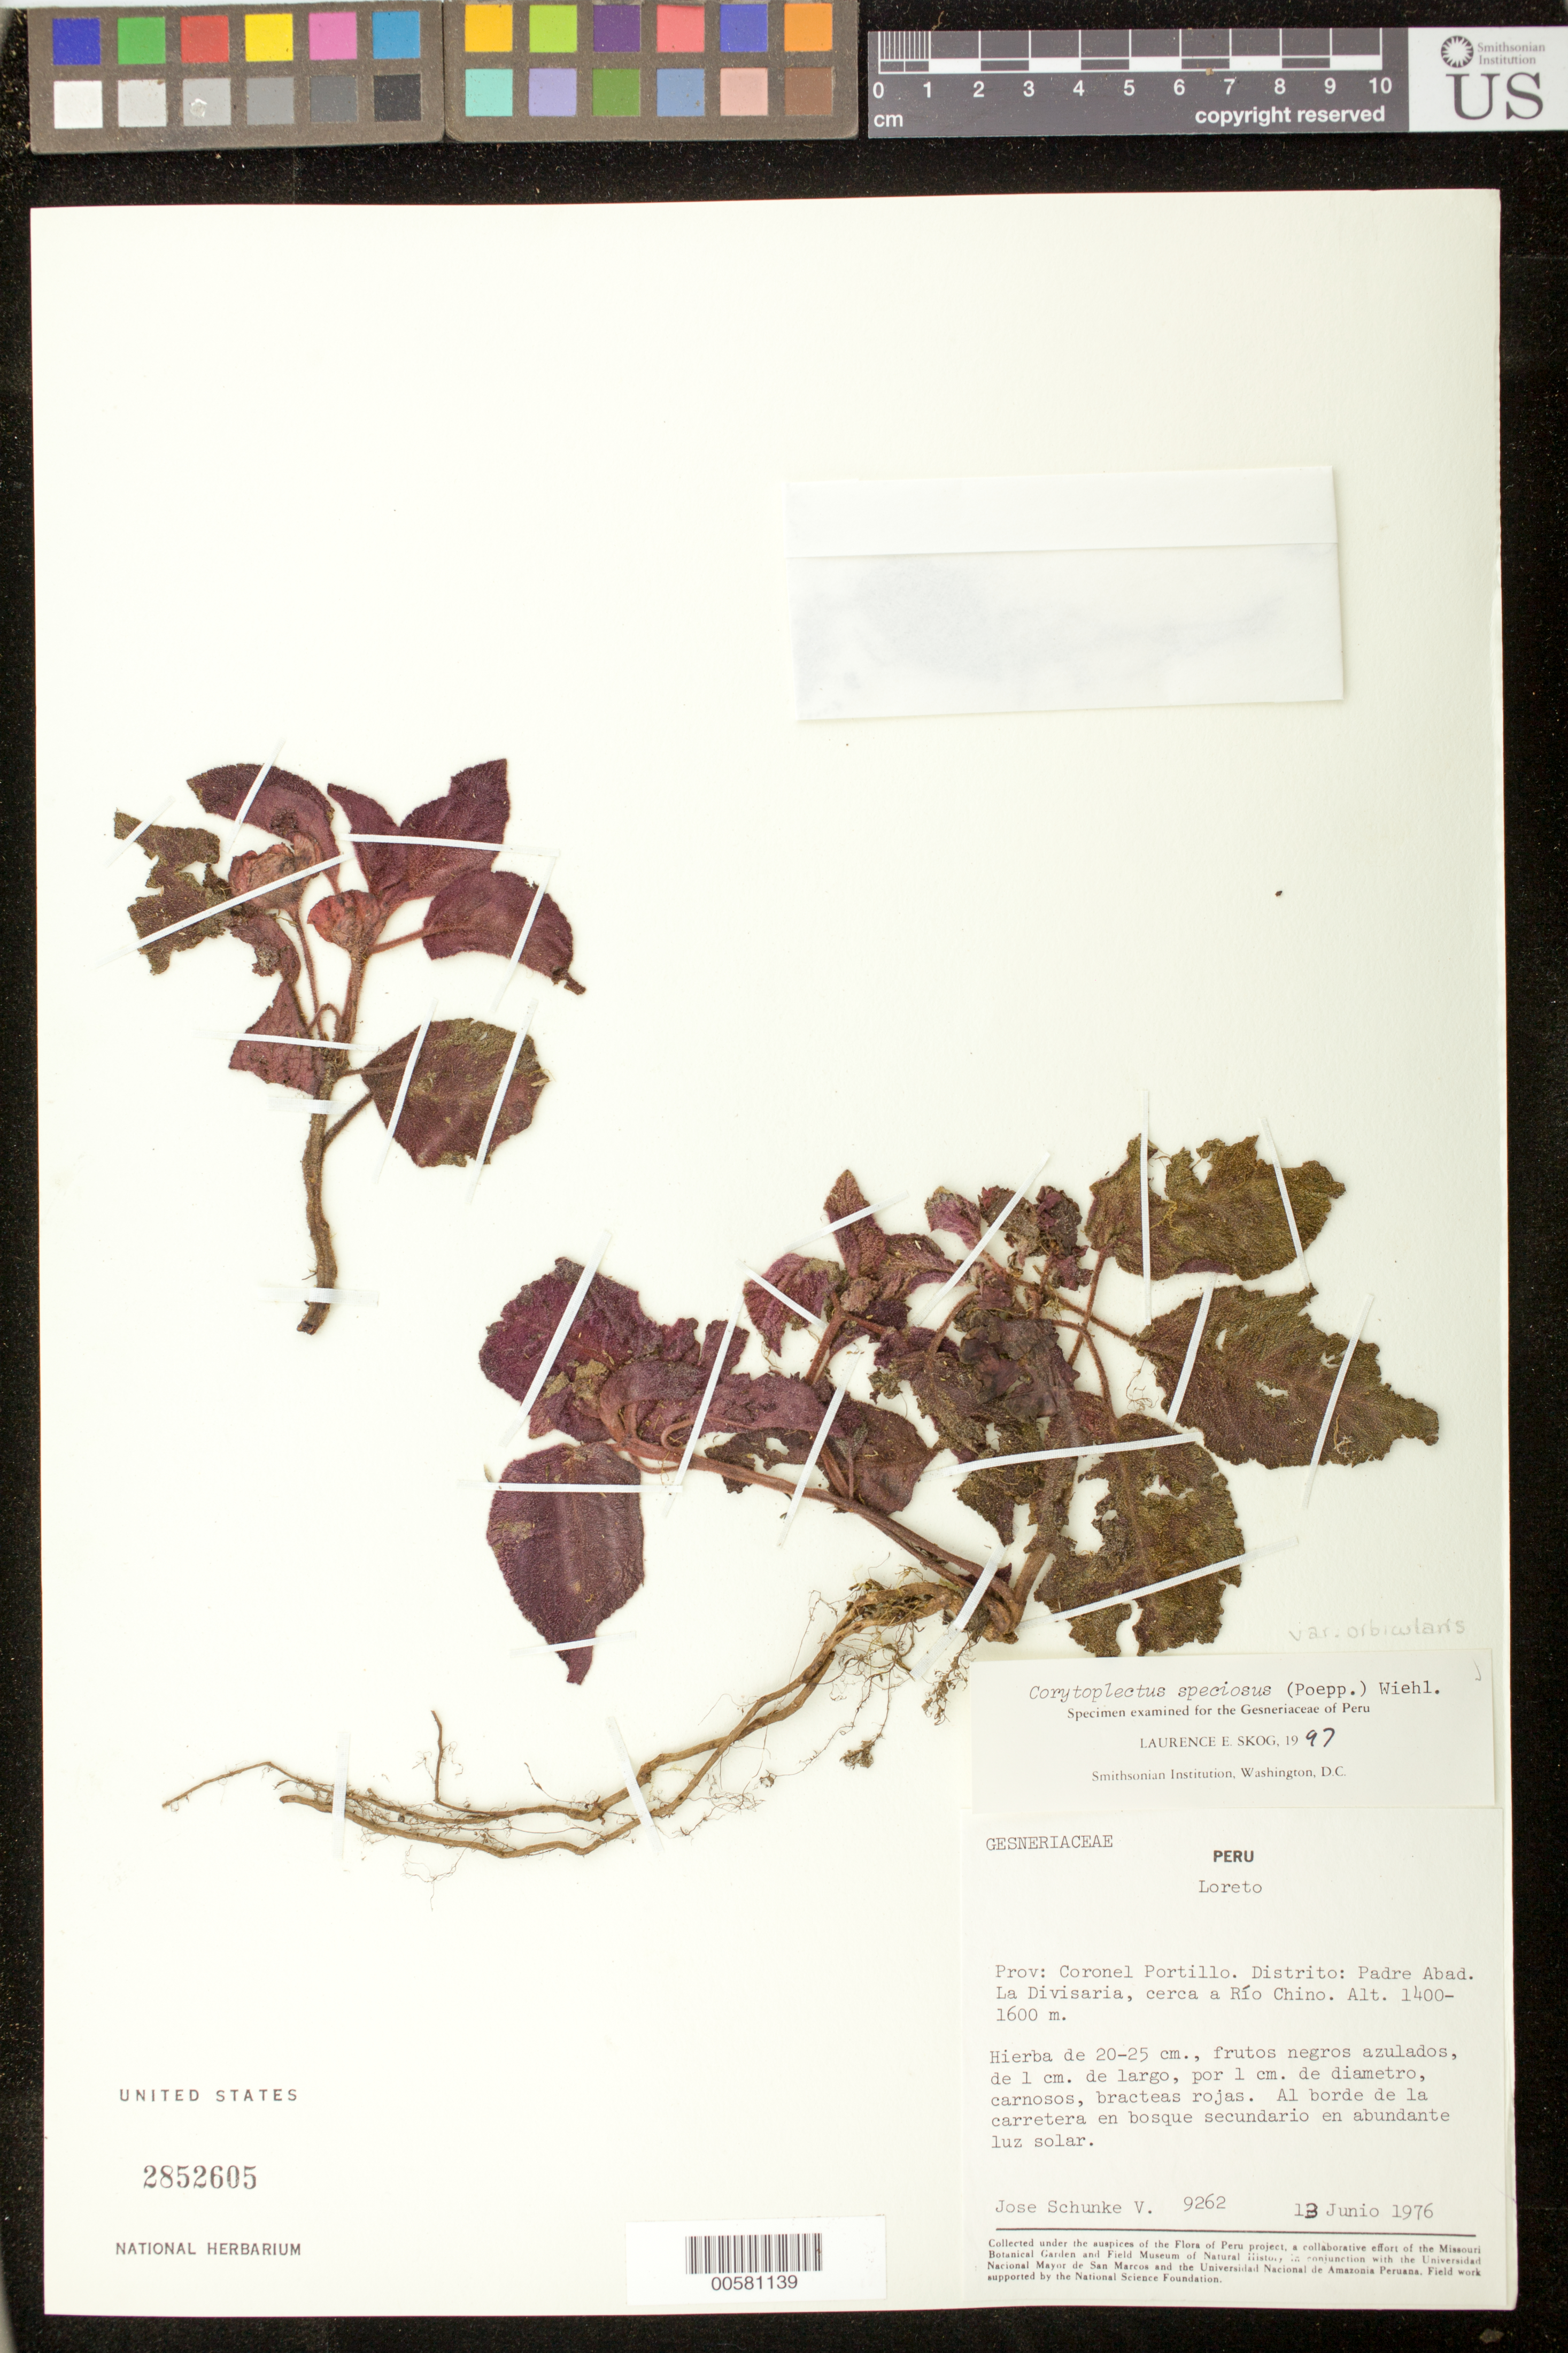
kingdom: Plantae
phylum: Tracheophyta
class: Magnoliopsida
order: Lamiales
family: Gesneriaceae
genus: Corytoplectus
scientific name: Corytoplectus speciosus var. orbicularis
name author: Rodr.-Flores & L.E. Skog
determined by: Skog, Laurence E.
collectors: J. Schunke Vigo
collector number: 9262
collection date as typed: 13 Jun 1976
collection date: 1976-06-13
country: Peru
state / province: Loreto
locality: Prov. Coronel Portillo, Dtto. Padre Abad; La Divisaria, cerca a Río Chino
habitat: Al borde de la carretera en bosque secundario en abundante luz solar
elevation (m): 1400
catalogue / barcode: US 2852605